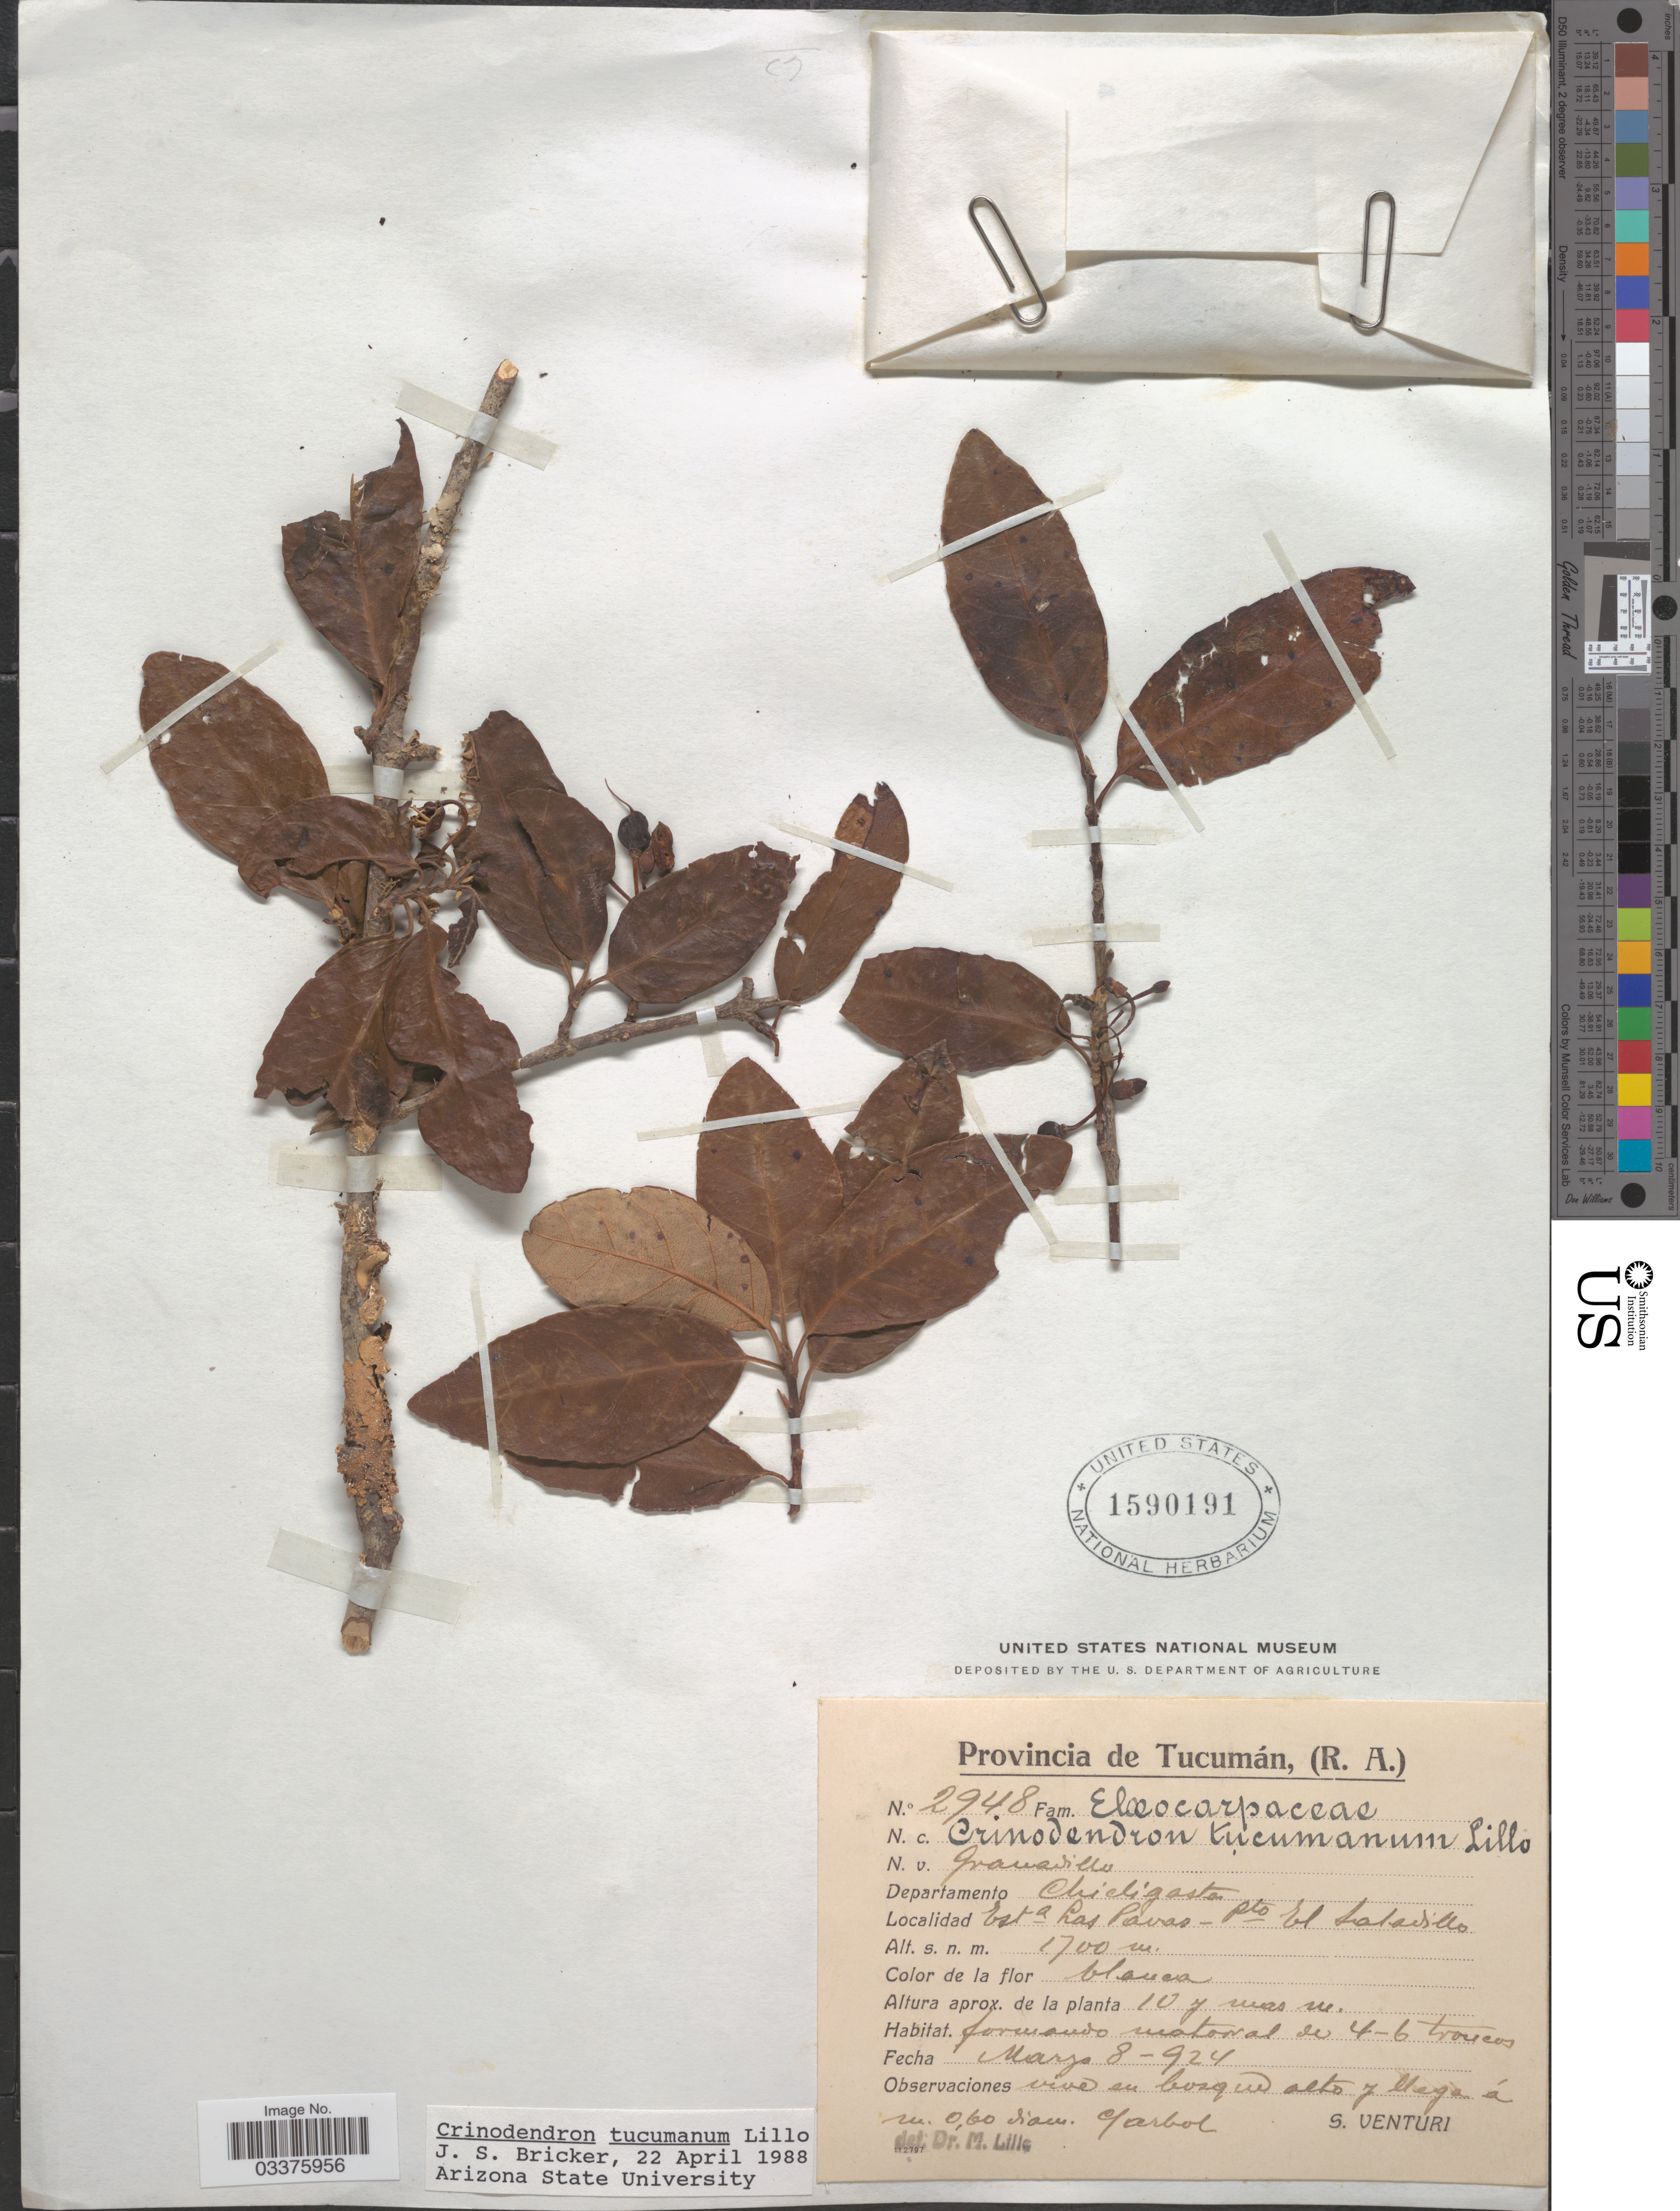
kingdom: Plantae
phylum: Tracheophyta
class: Magnoliopsida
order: Oxalidales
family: Elaeocarpaceae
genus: Crinodendron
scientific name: Crinodendron tucumanum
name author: Lillo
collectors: S. Venturi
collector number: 2948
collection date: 1924-03-08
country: Argentina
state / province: Tucuman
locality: Departamento Chicligasta. Esta Las Pavas - Pto El Saladillo.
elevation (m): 1700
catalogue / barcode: US 1590191